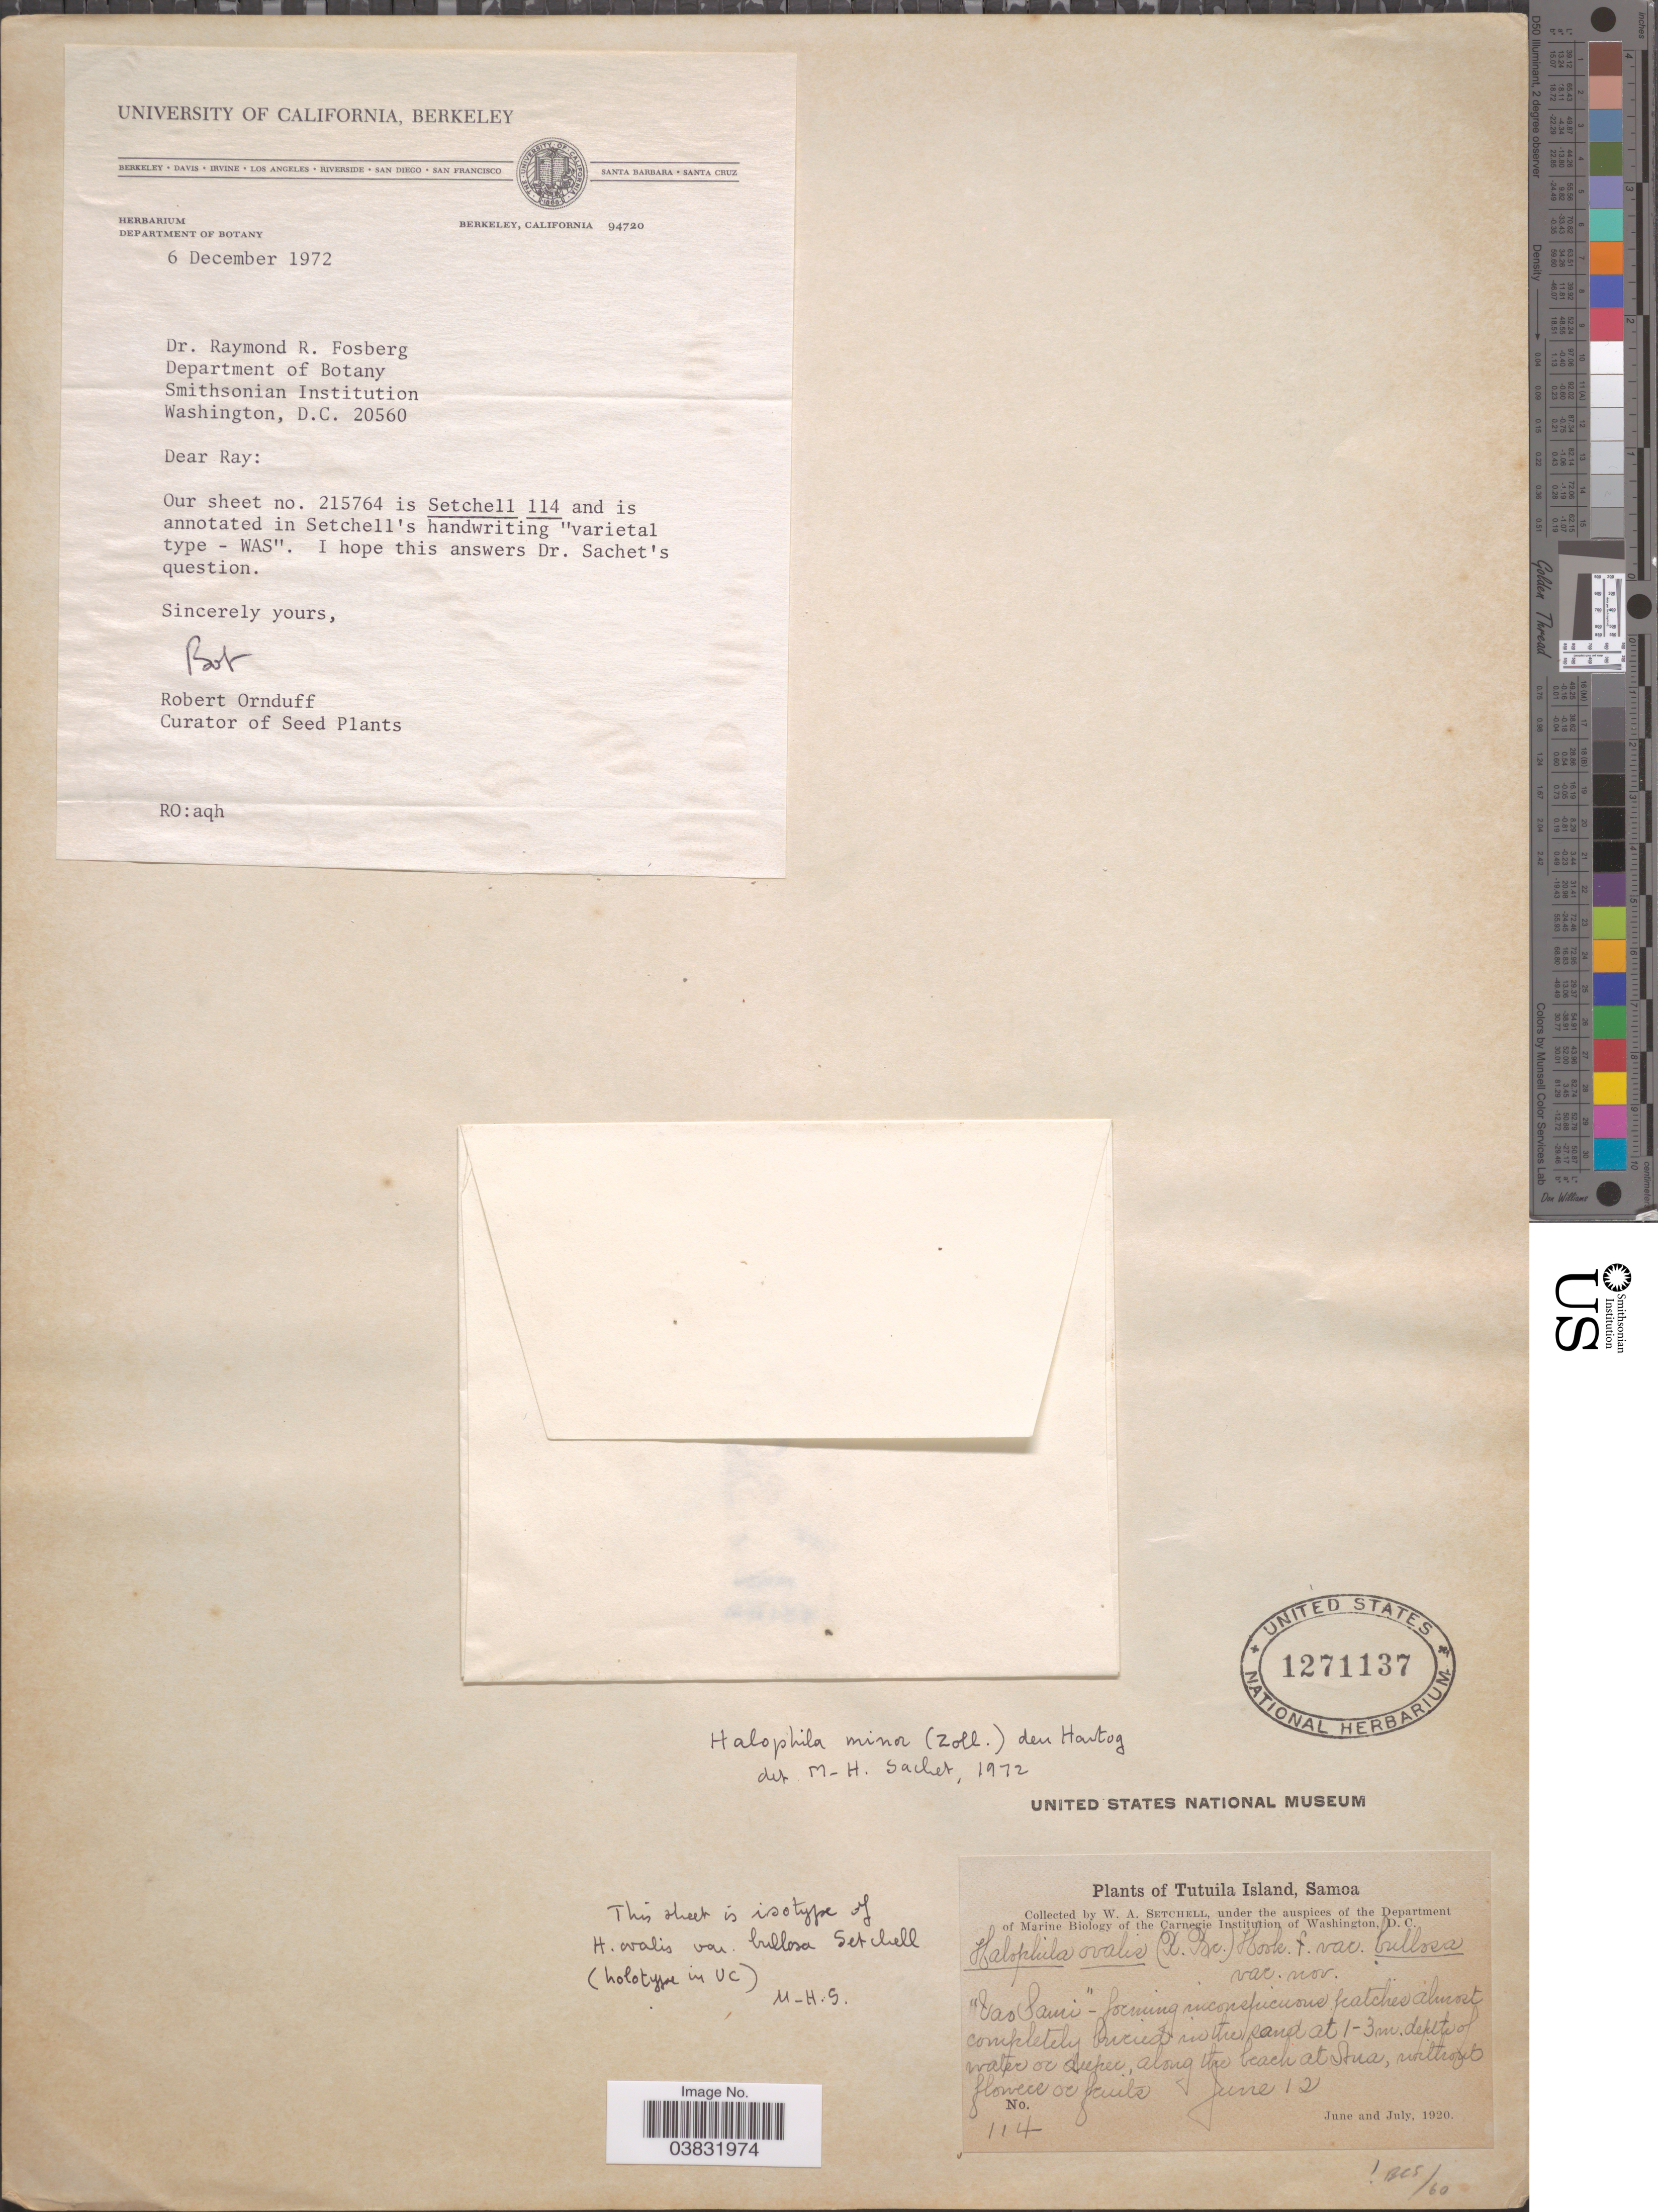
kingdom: Plantae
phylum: Tracheophyta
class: Liliopsida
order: Alismatales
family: Hydrocharitaceae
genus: Halophila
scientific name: Halophila ovalis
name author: (R. Br.) Hook. f.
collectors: W. Setchell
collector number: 114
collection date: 1920-06-12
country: American Samoa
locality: Tutuila Island, Samoa. Along the beach at Aua.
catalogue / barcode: US 1271137